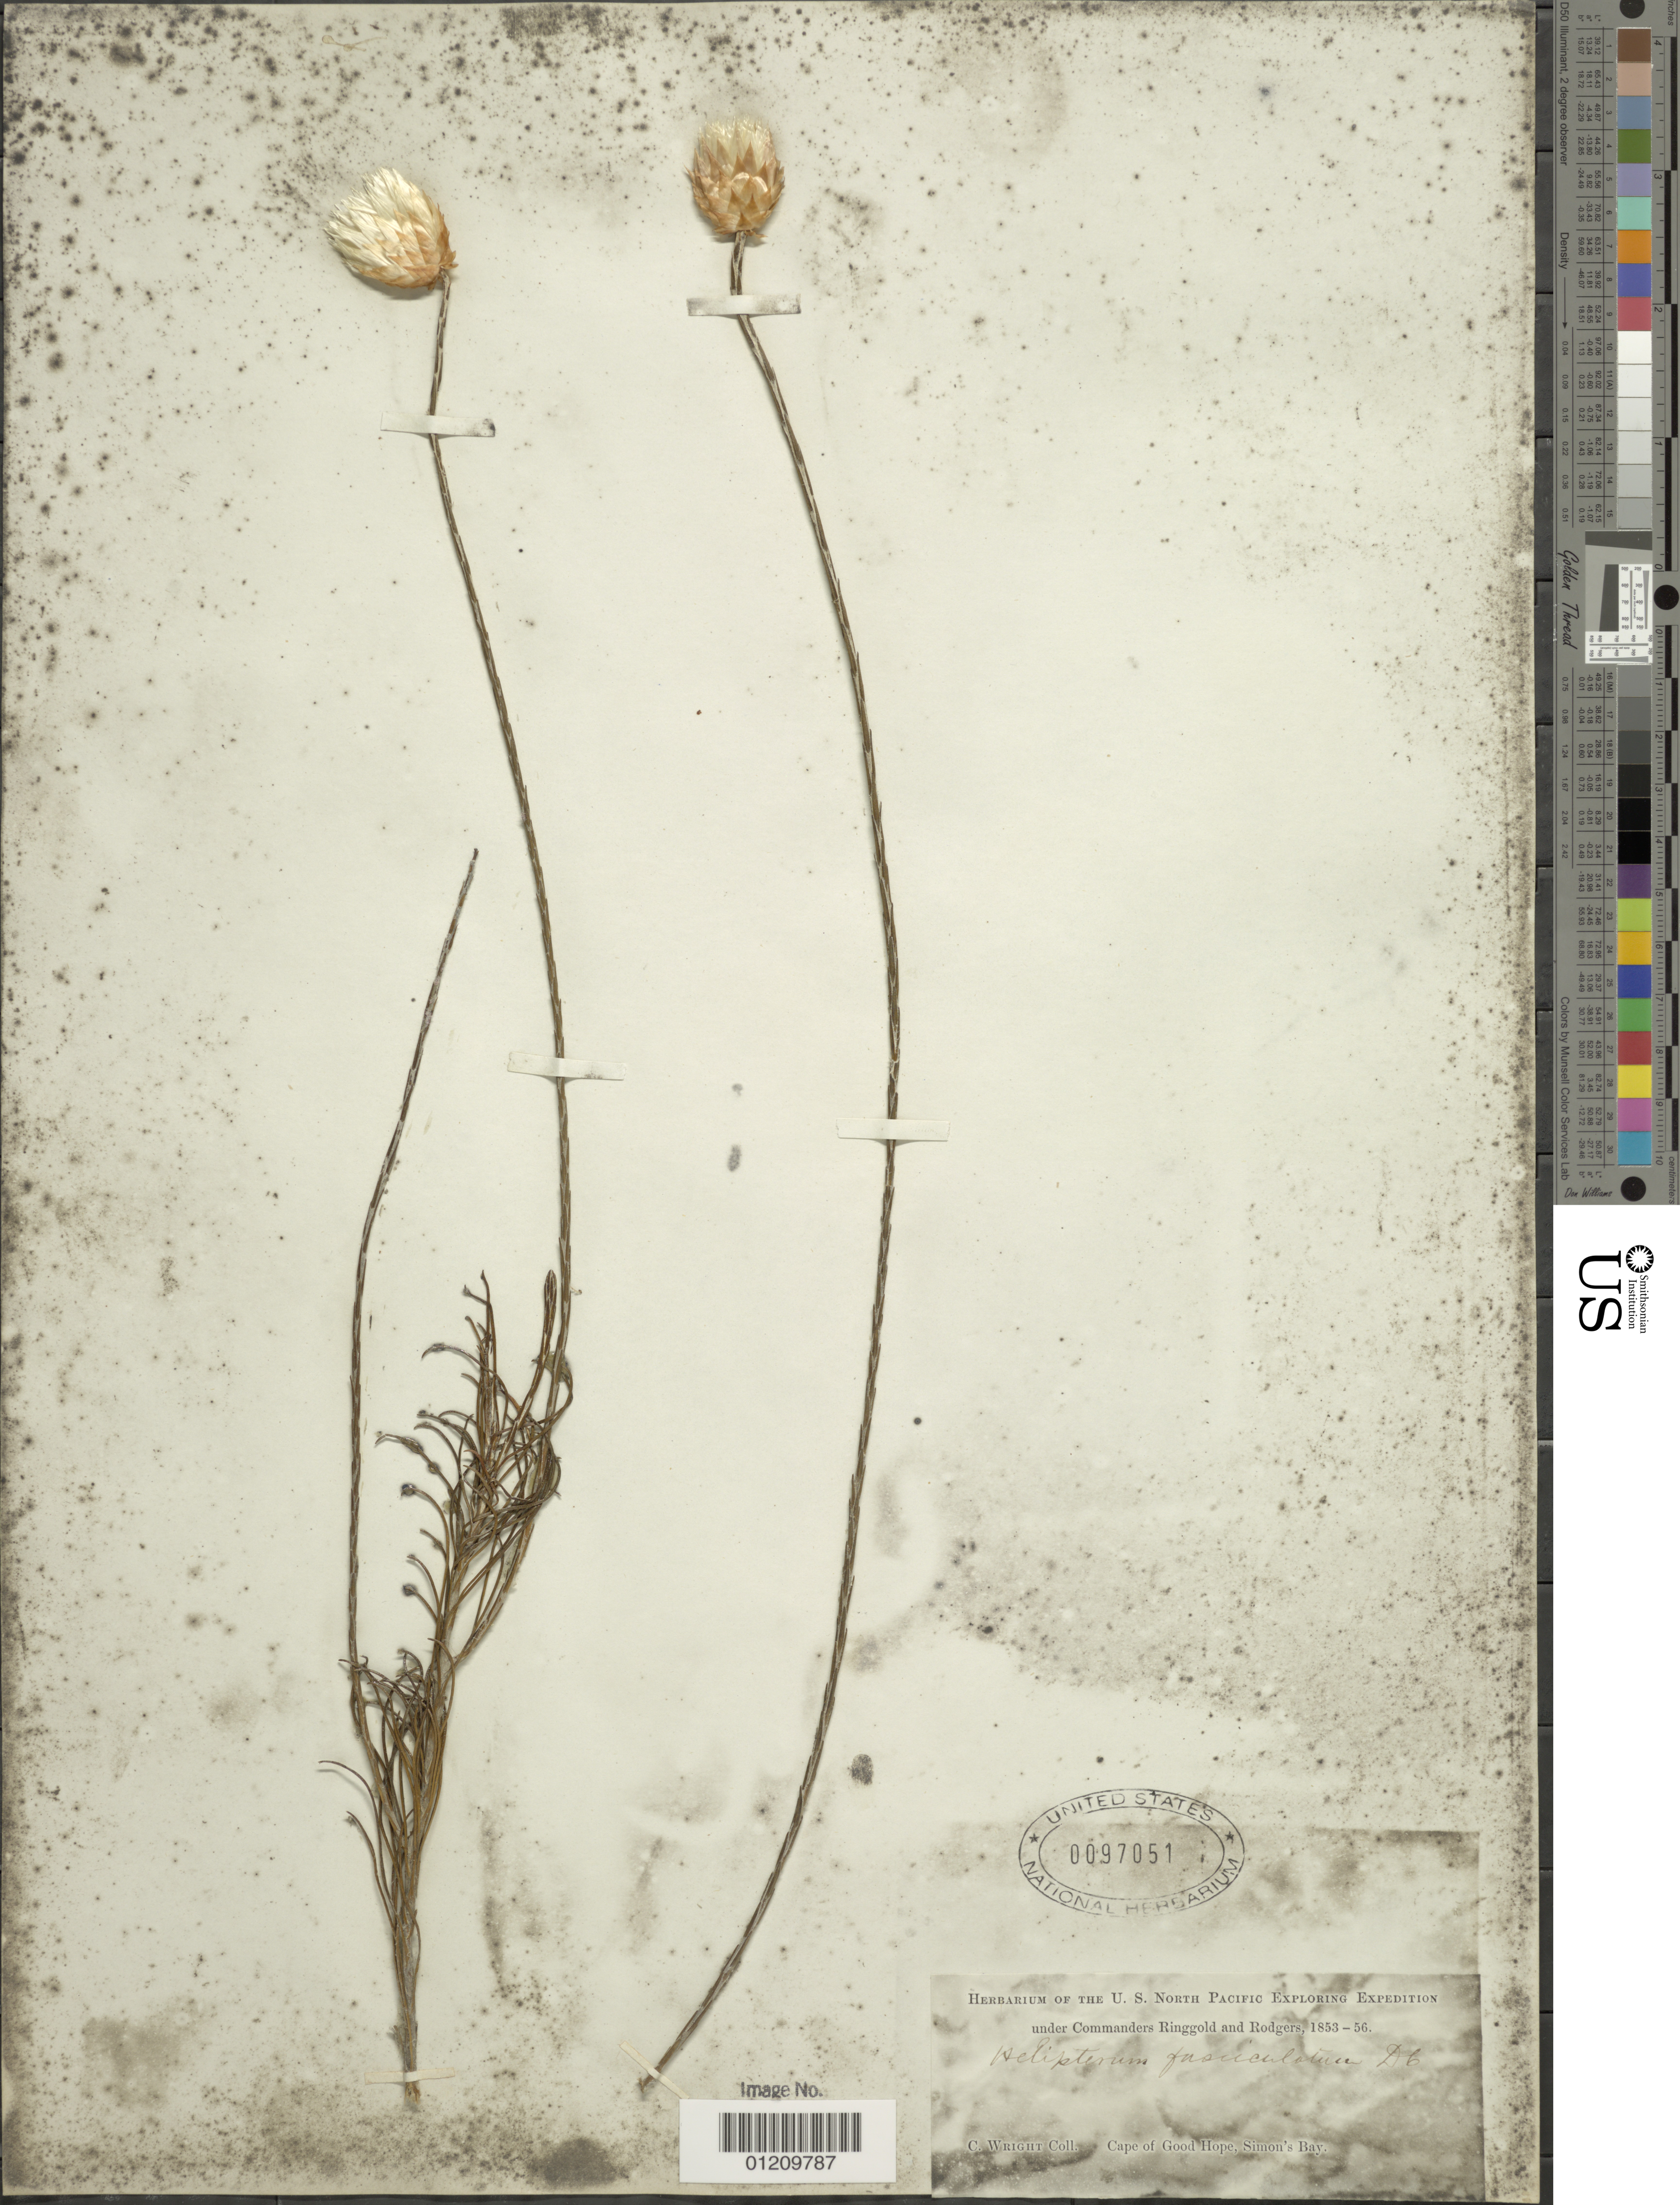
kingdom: Plantae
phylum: Tracheophyta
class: Magnoliopsida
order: Asterales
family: Asteraceae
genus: Helipterum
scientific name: Helipterum fasciculatum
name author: DC.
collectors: C. Wright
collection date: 1853/1856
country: South Africa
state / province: Western Cape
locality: Cape of Good Hope, Simon's Bay.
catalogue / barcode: US 97051